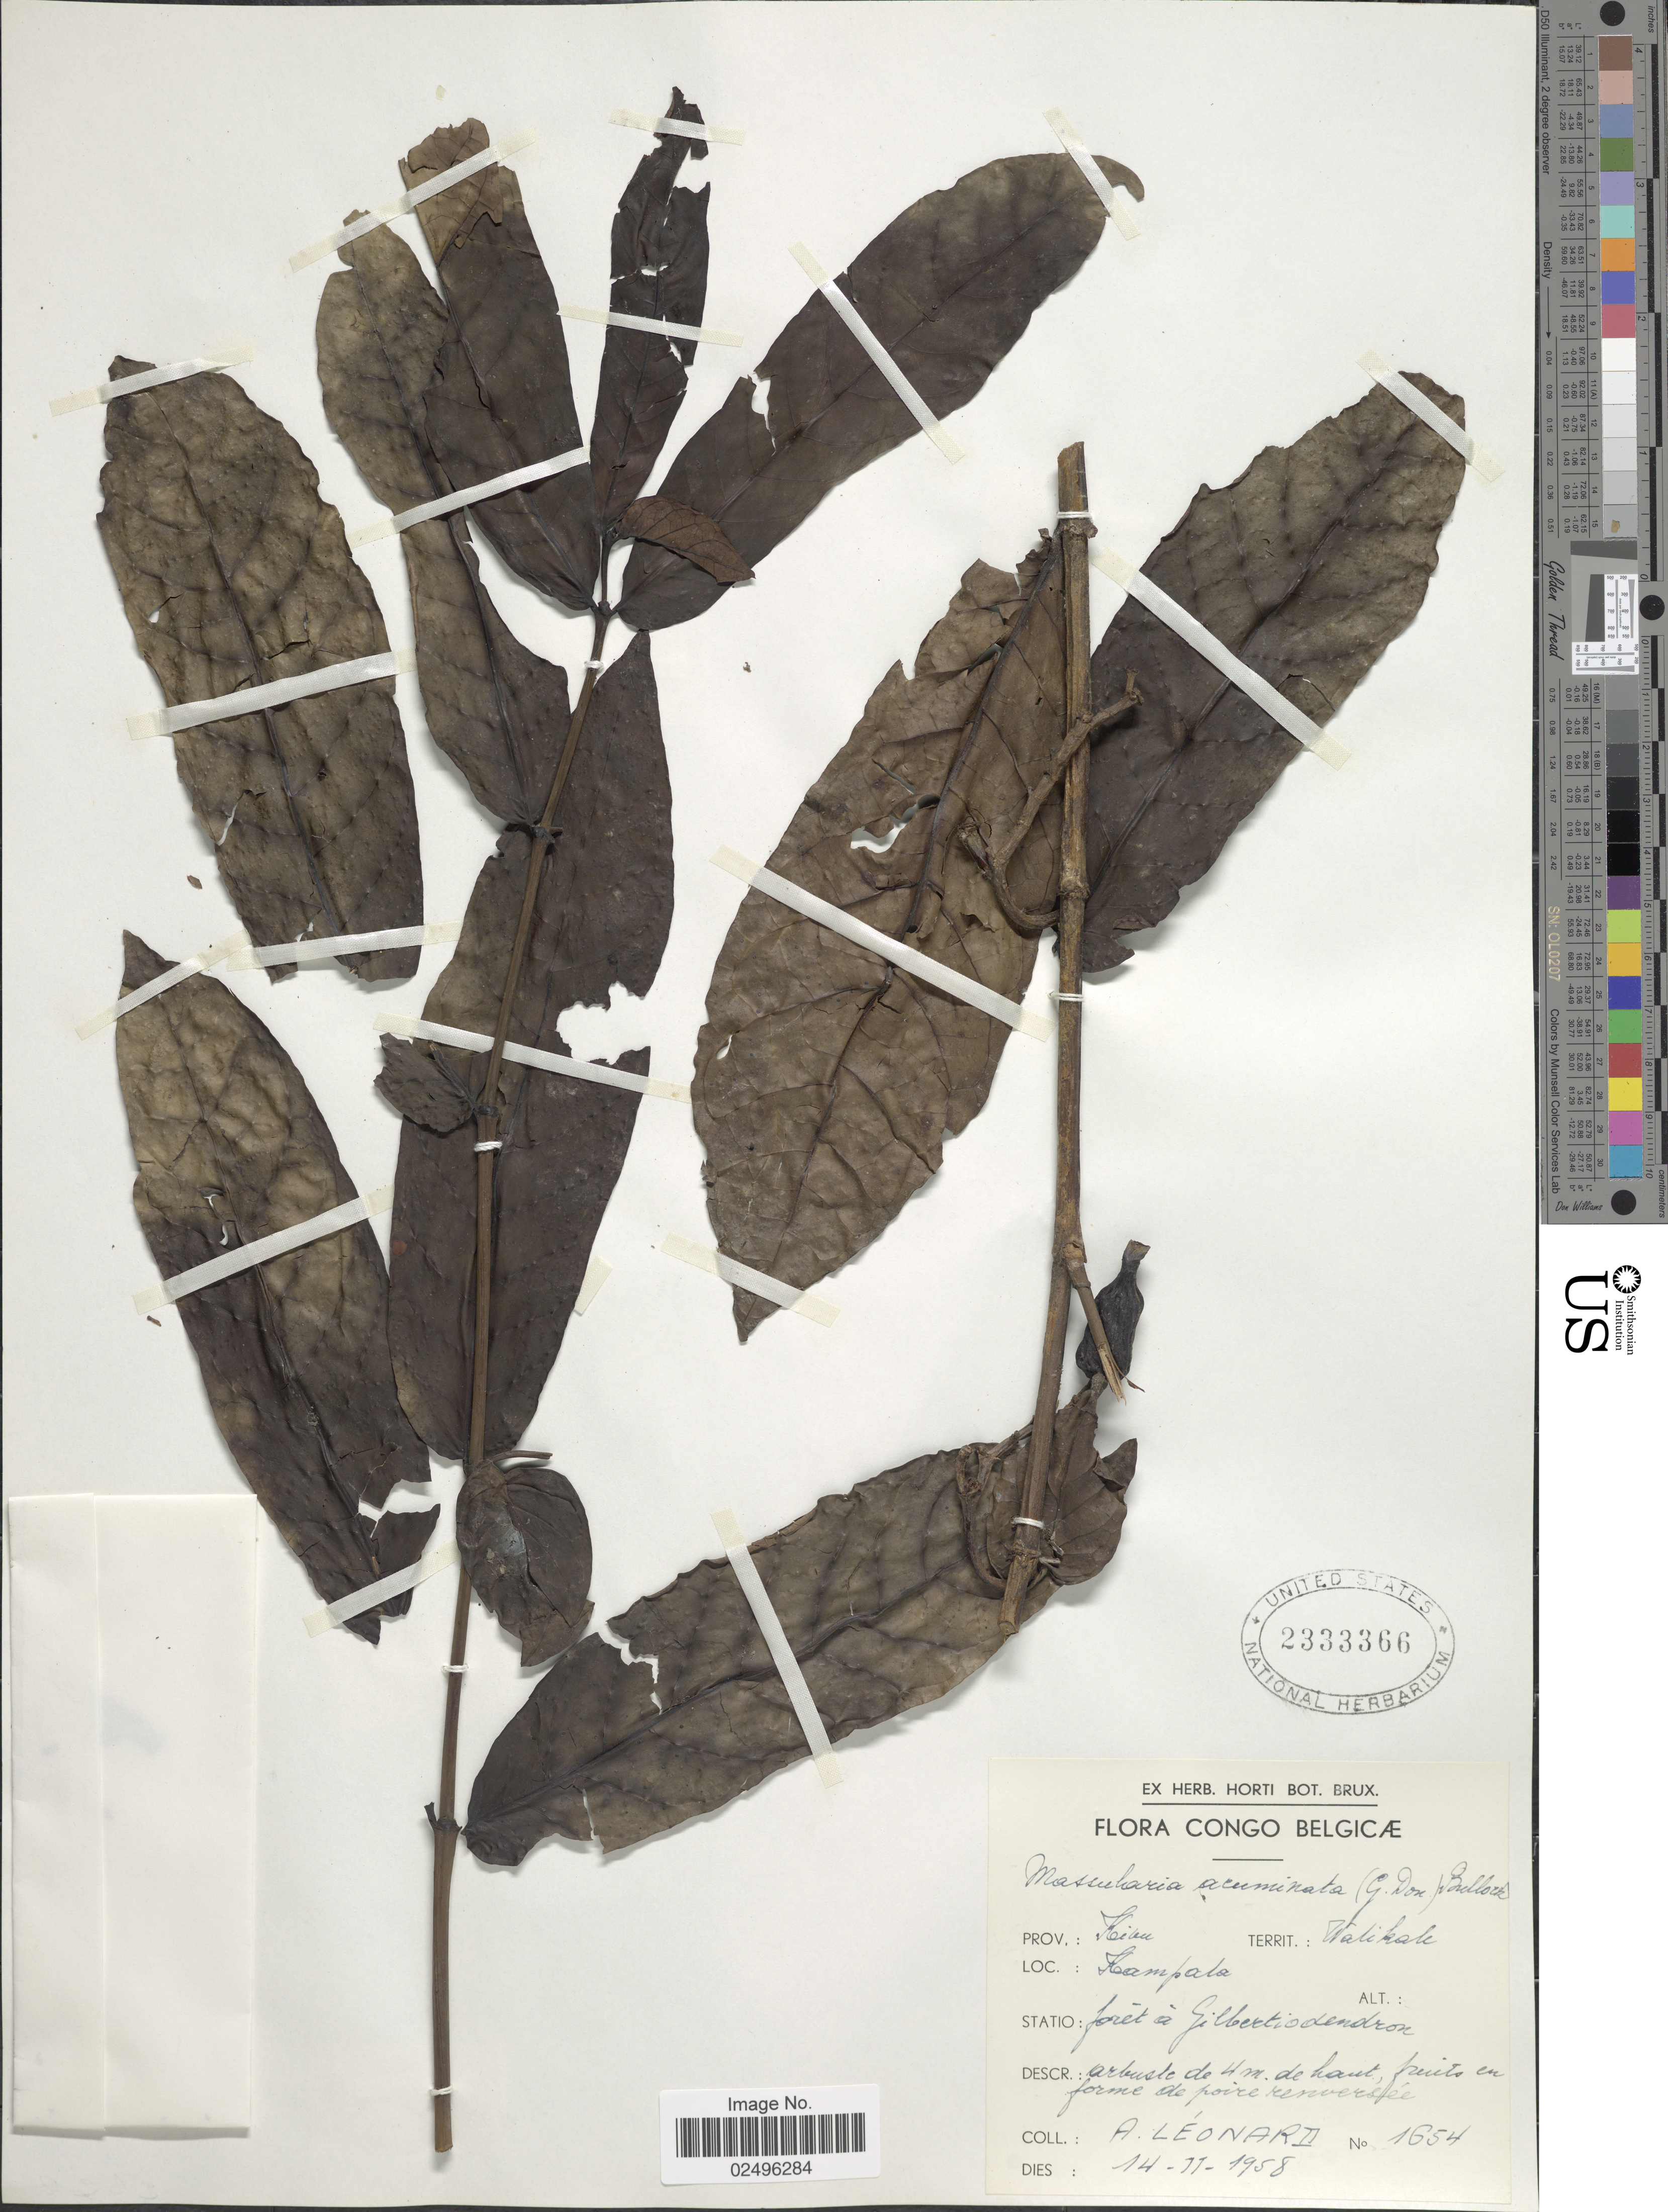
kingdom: Plantae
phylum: Tracheophyta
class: Magnoliopsida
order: Gentianales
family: Rubiaceae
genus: Massularia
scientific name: Massularia acuminata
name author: (G. Don) Bullock ex Hoyle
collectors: A. Leonard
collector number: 1654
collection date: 1958-02-14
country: Congo, Democratic Republic of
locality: Congo Belgicae. Prov. Kivu. Territ. Walikale. Kampala.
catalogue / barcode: US 2333366